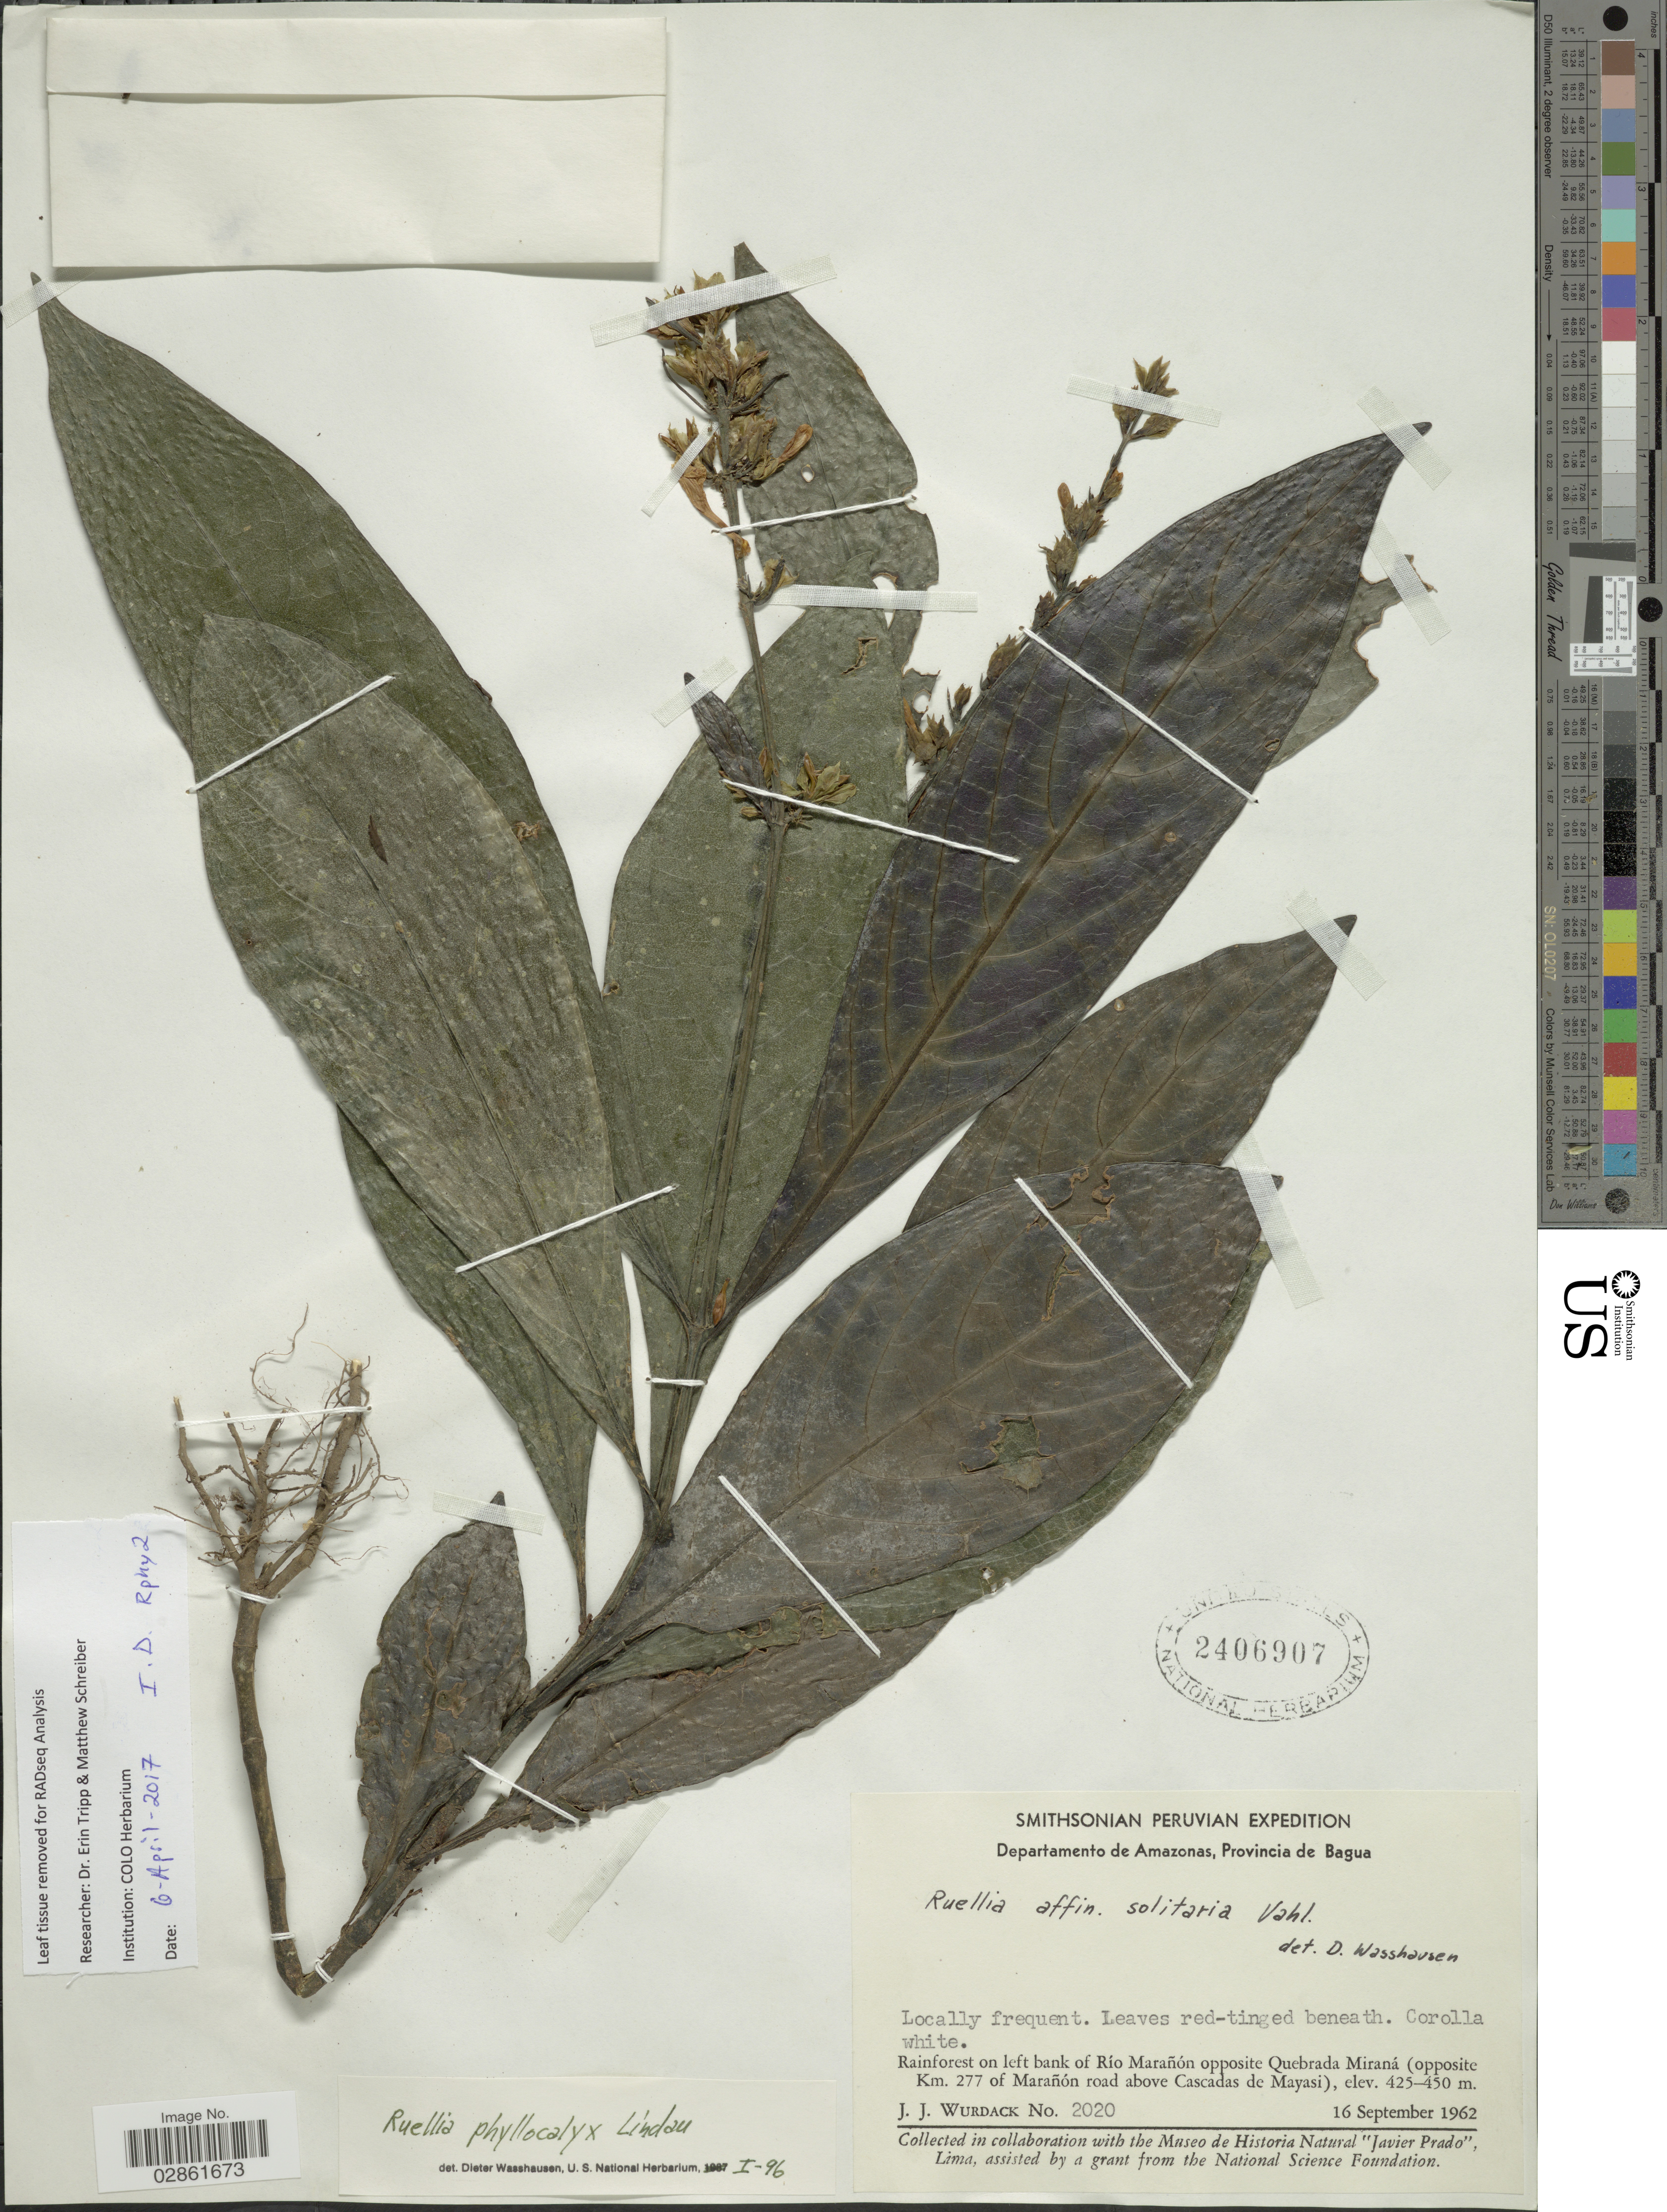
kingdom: Plantae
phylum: Tracheophyta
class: Magnoliopsida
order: Lamiales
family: Acanthaceae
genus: Ruellia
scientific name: Ruellia phyllocalyx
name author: Lindau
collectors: J. J. Wurdack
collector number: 2020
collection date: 1962-09-16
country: Peru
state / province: Amazonas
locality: Departamento de Amazonas, Provincia de Bagua. Rainforest on left bank of Río Marañon opposite Quebrada Miraná (opposite Km. 277 of Marañon road above Cascadas de Mayasi).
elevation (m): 425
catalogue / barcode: US 2406907